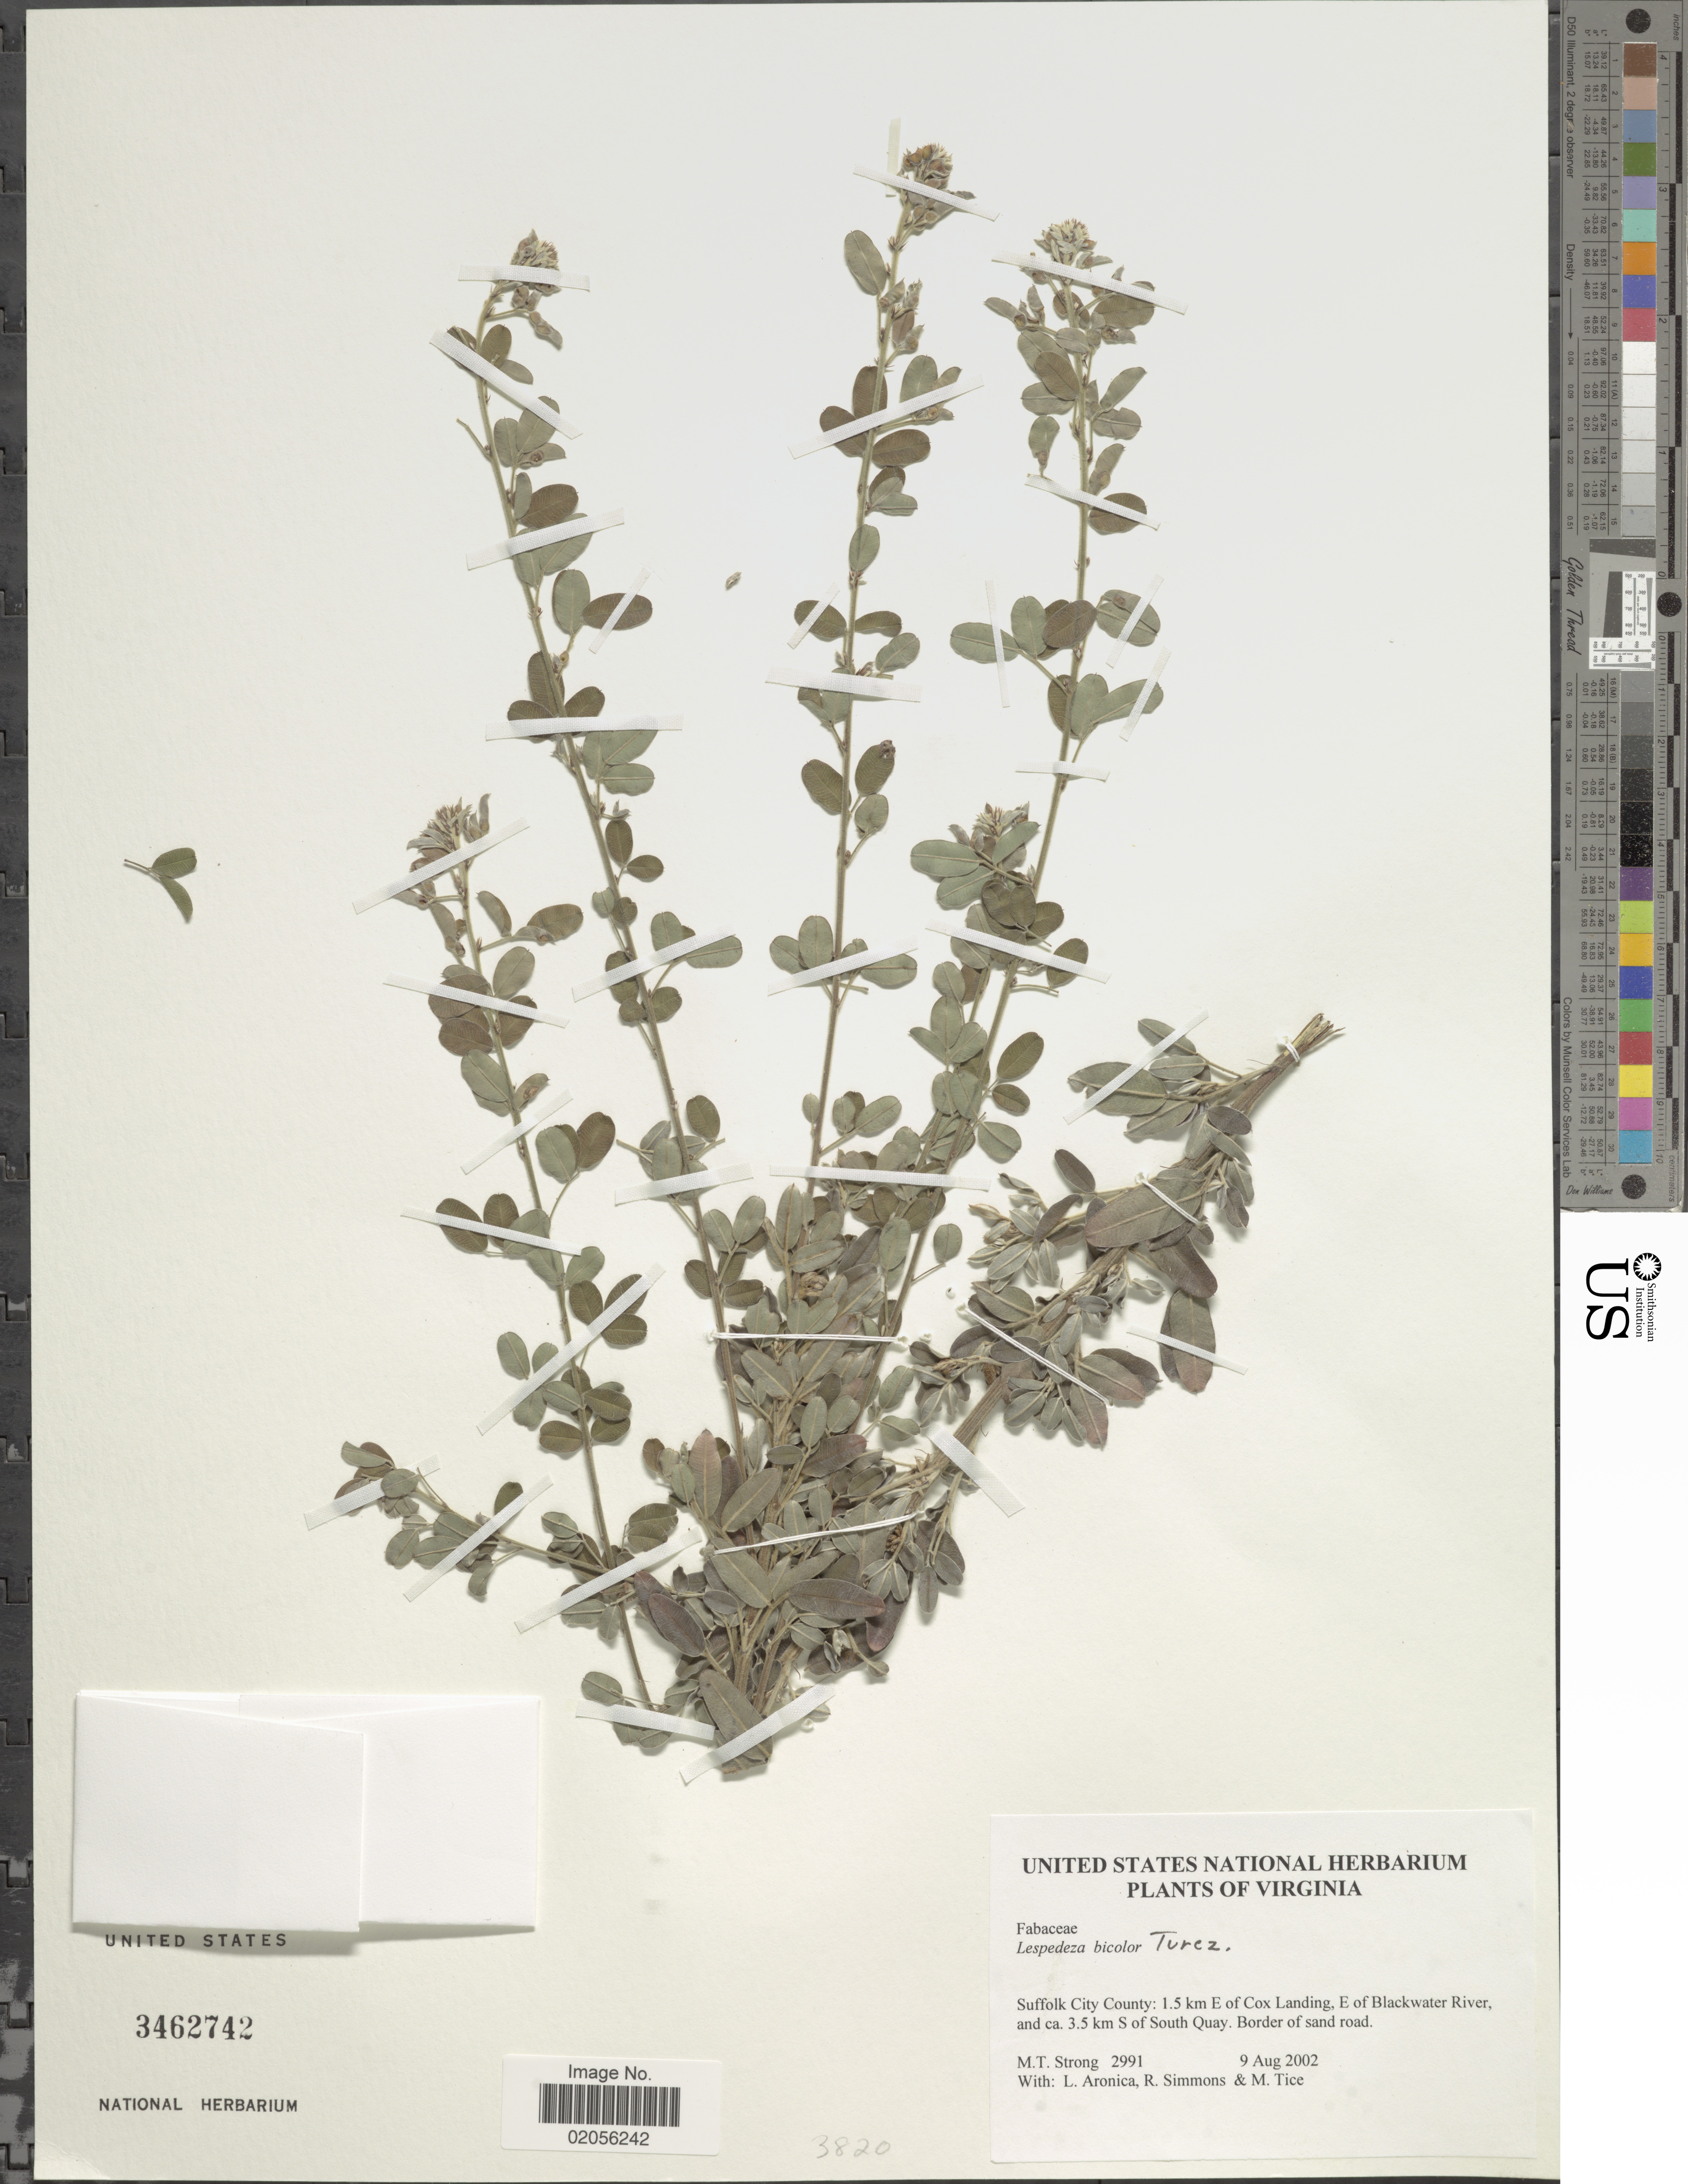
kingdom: Plantae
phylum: Tracheophyta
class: Magnoliopsida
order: Fabales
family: Fabaceae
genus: Lespedeza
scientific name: Lespedeza bicolor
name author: Turcz.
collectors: M. T. Strong, L. Aronica, R. Simmons & M. Tice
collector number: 2991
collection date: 2002-08-09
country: United States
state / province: Virginia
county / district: City of Suffolk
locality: Suffolk City County: 1.5 km E of Cox Landing, E of Blackwater River, and ca. 3.5 km S of South Quay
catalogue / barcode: US 3462742